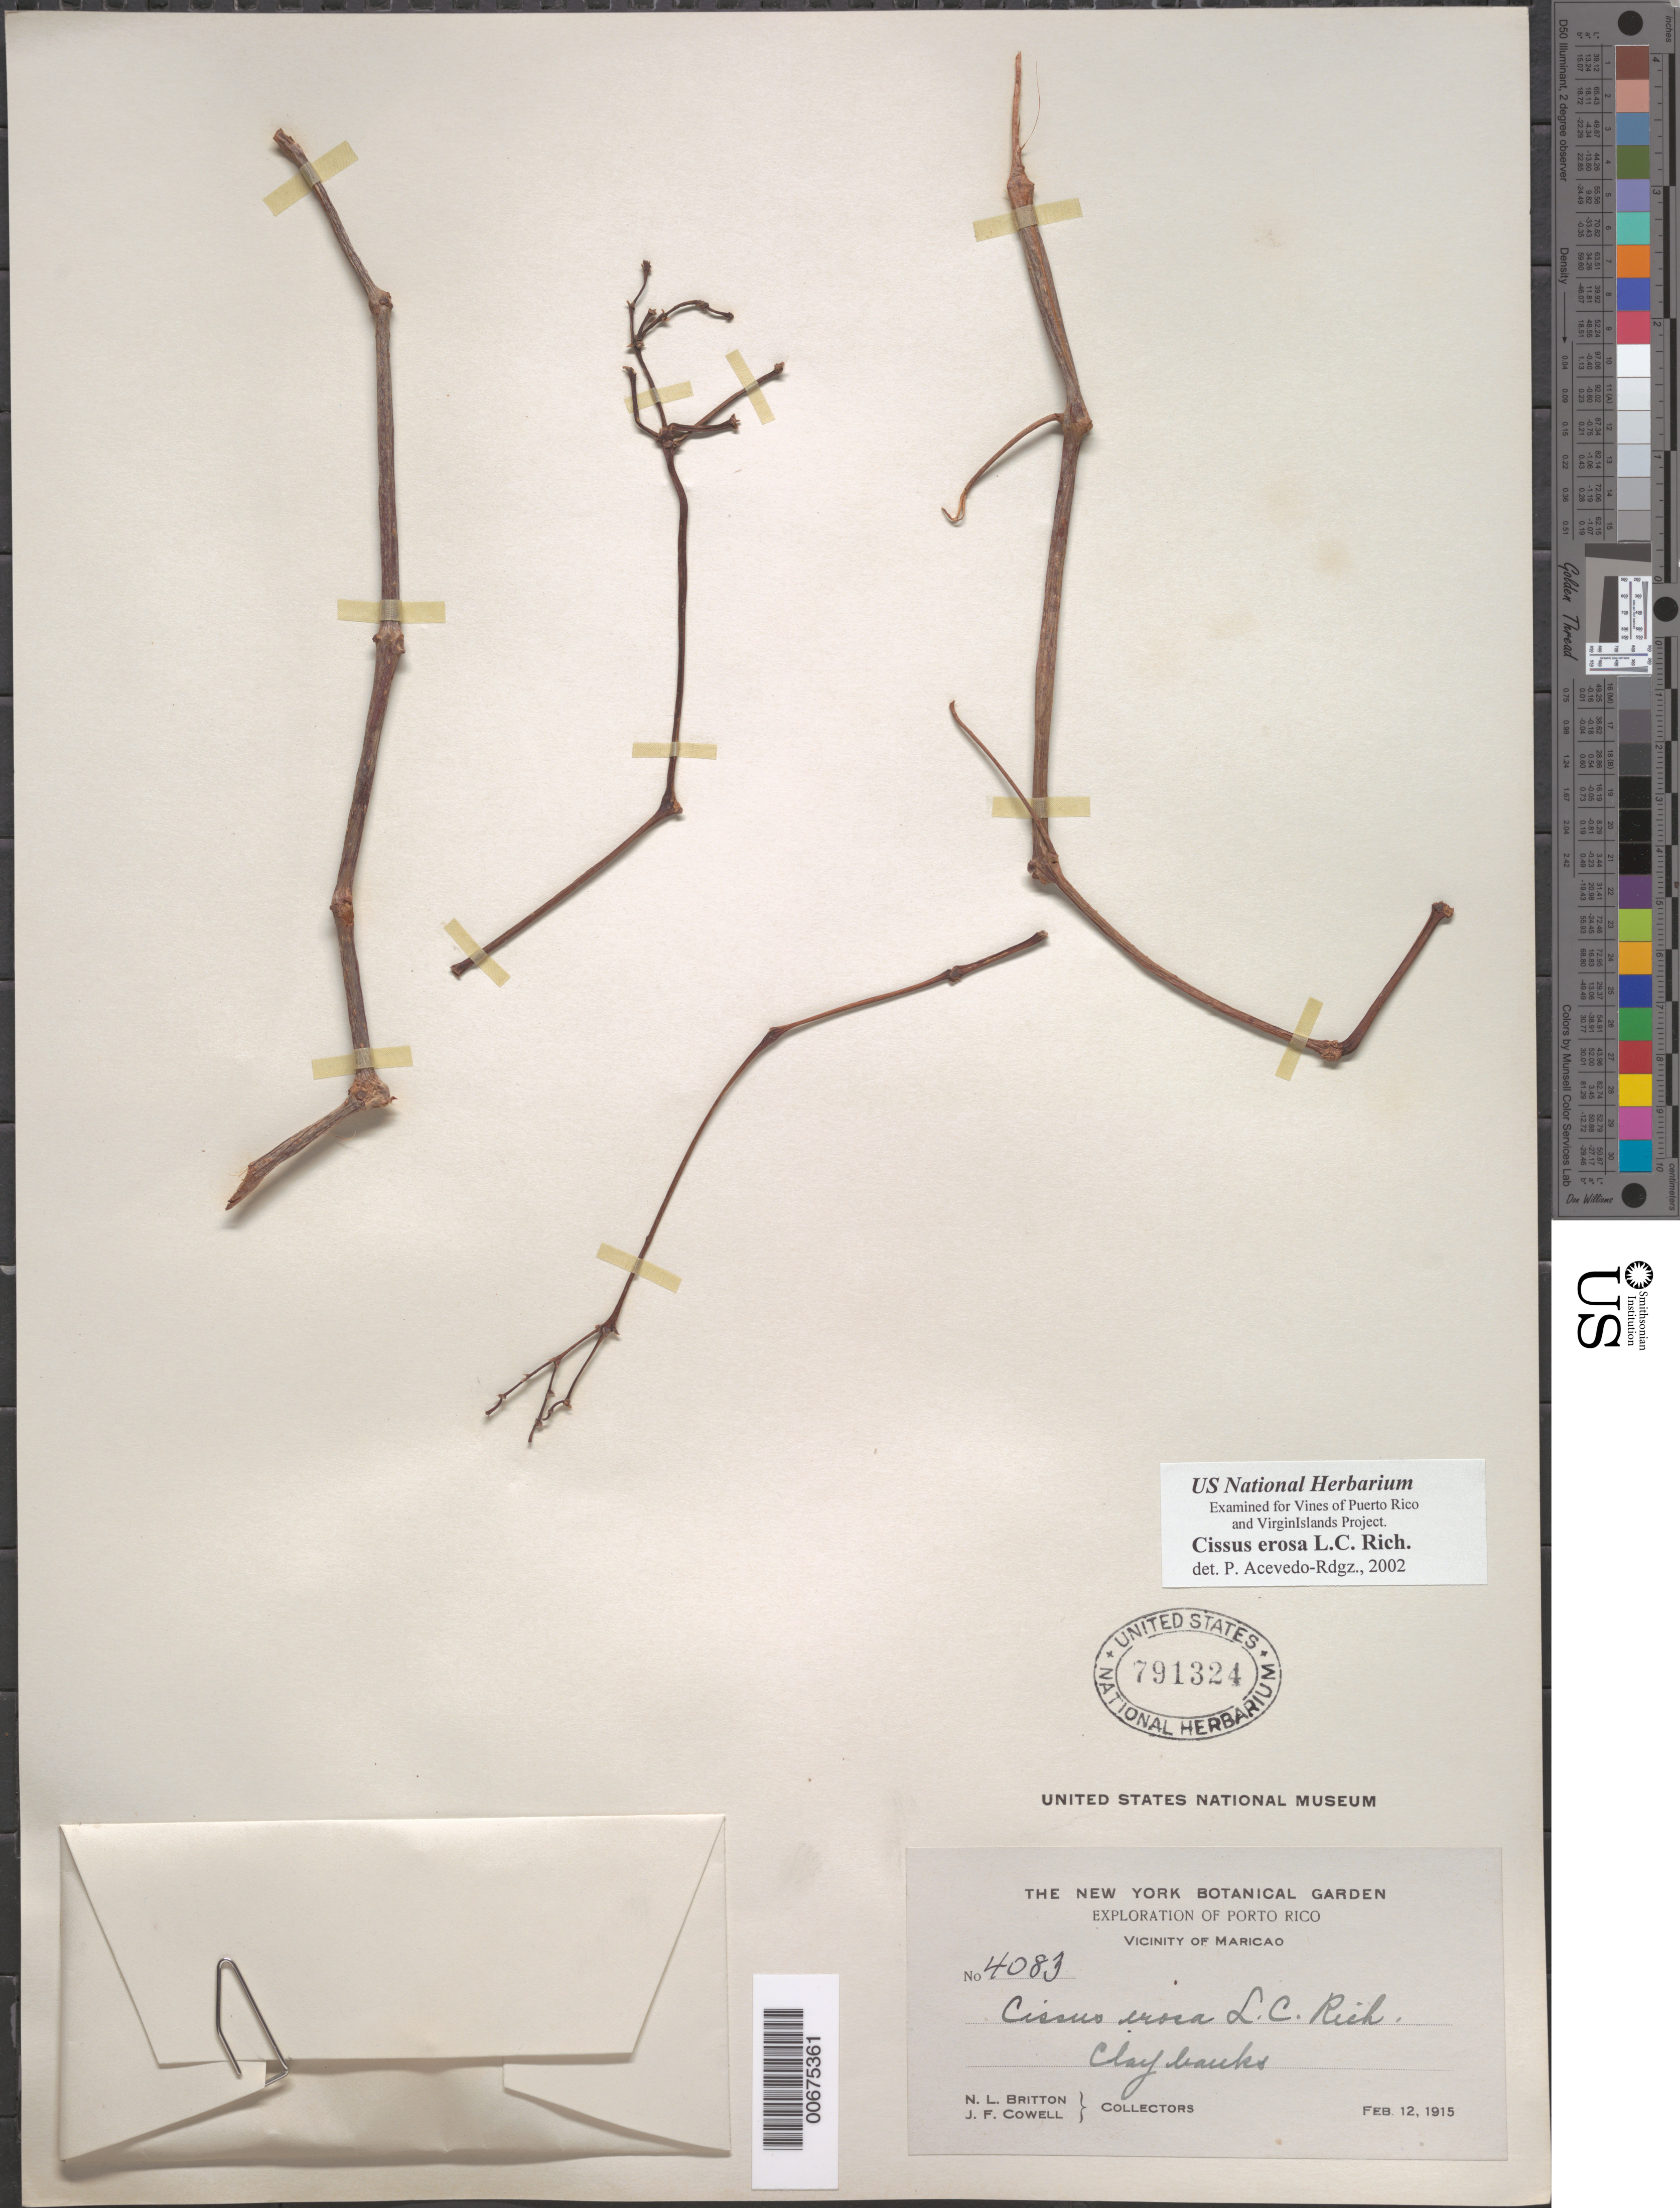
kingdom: Plantae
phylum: Tracheophyta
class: Magnoliopsida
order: Vitales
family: Vitaceae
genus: Cissus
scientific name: Cissus erosa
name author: Rich.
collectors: N. Britton & J. F. Cowell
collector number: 4083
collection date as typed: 12 Feb 1915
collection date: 1915-02-12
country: Puerto Rico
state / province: Maricao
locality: vicinity of Maricao. Clay banks.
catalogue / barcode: US 791324